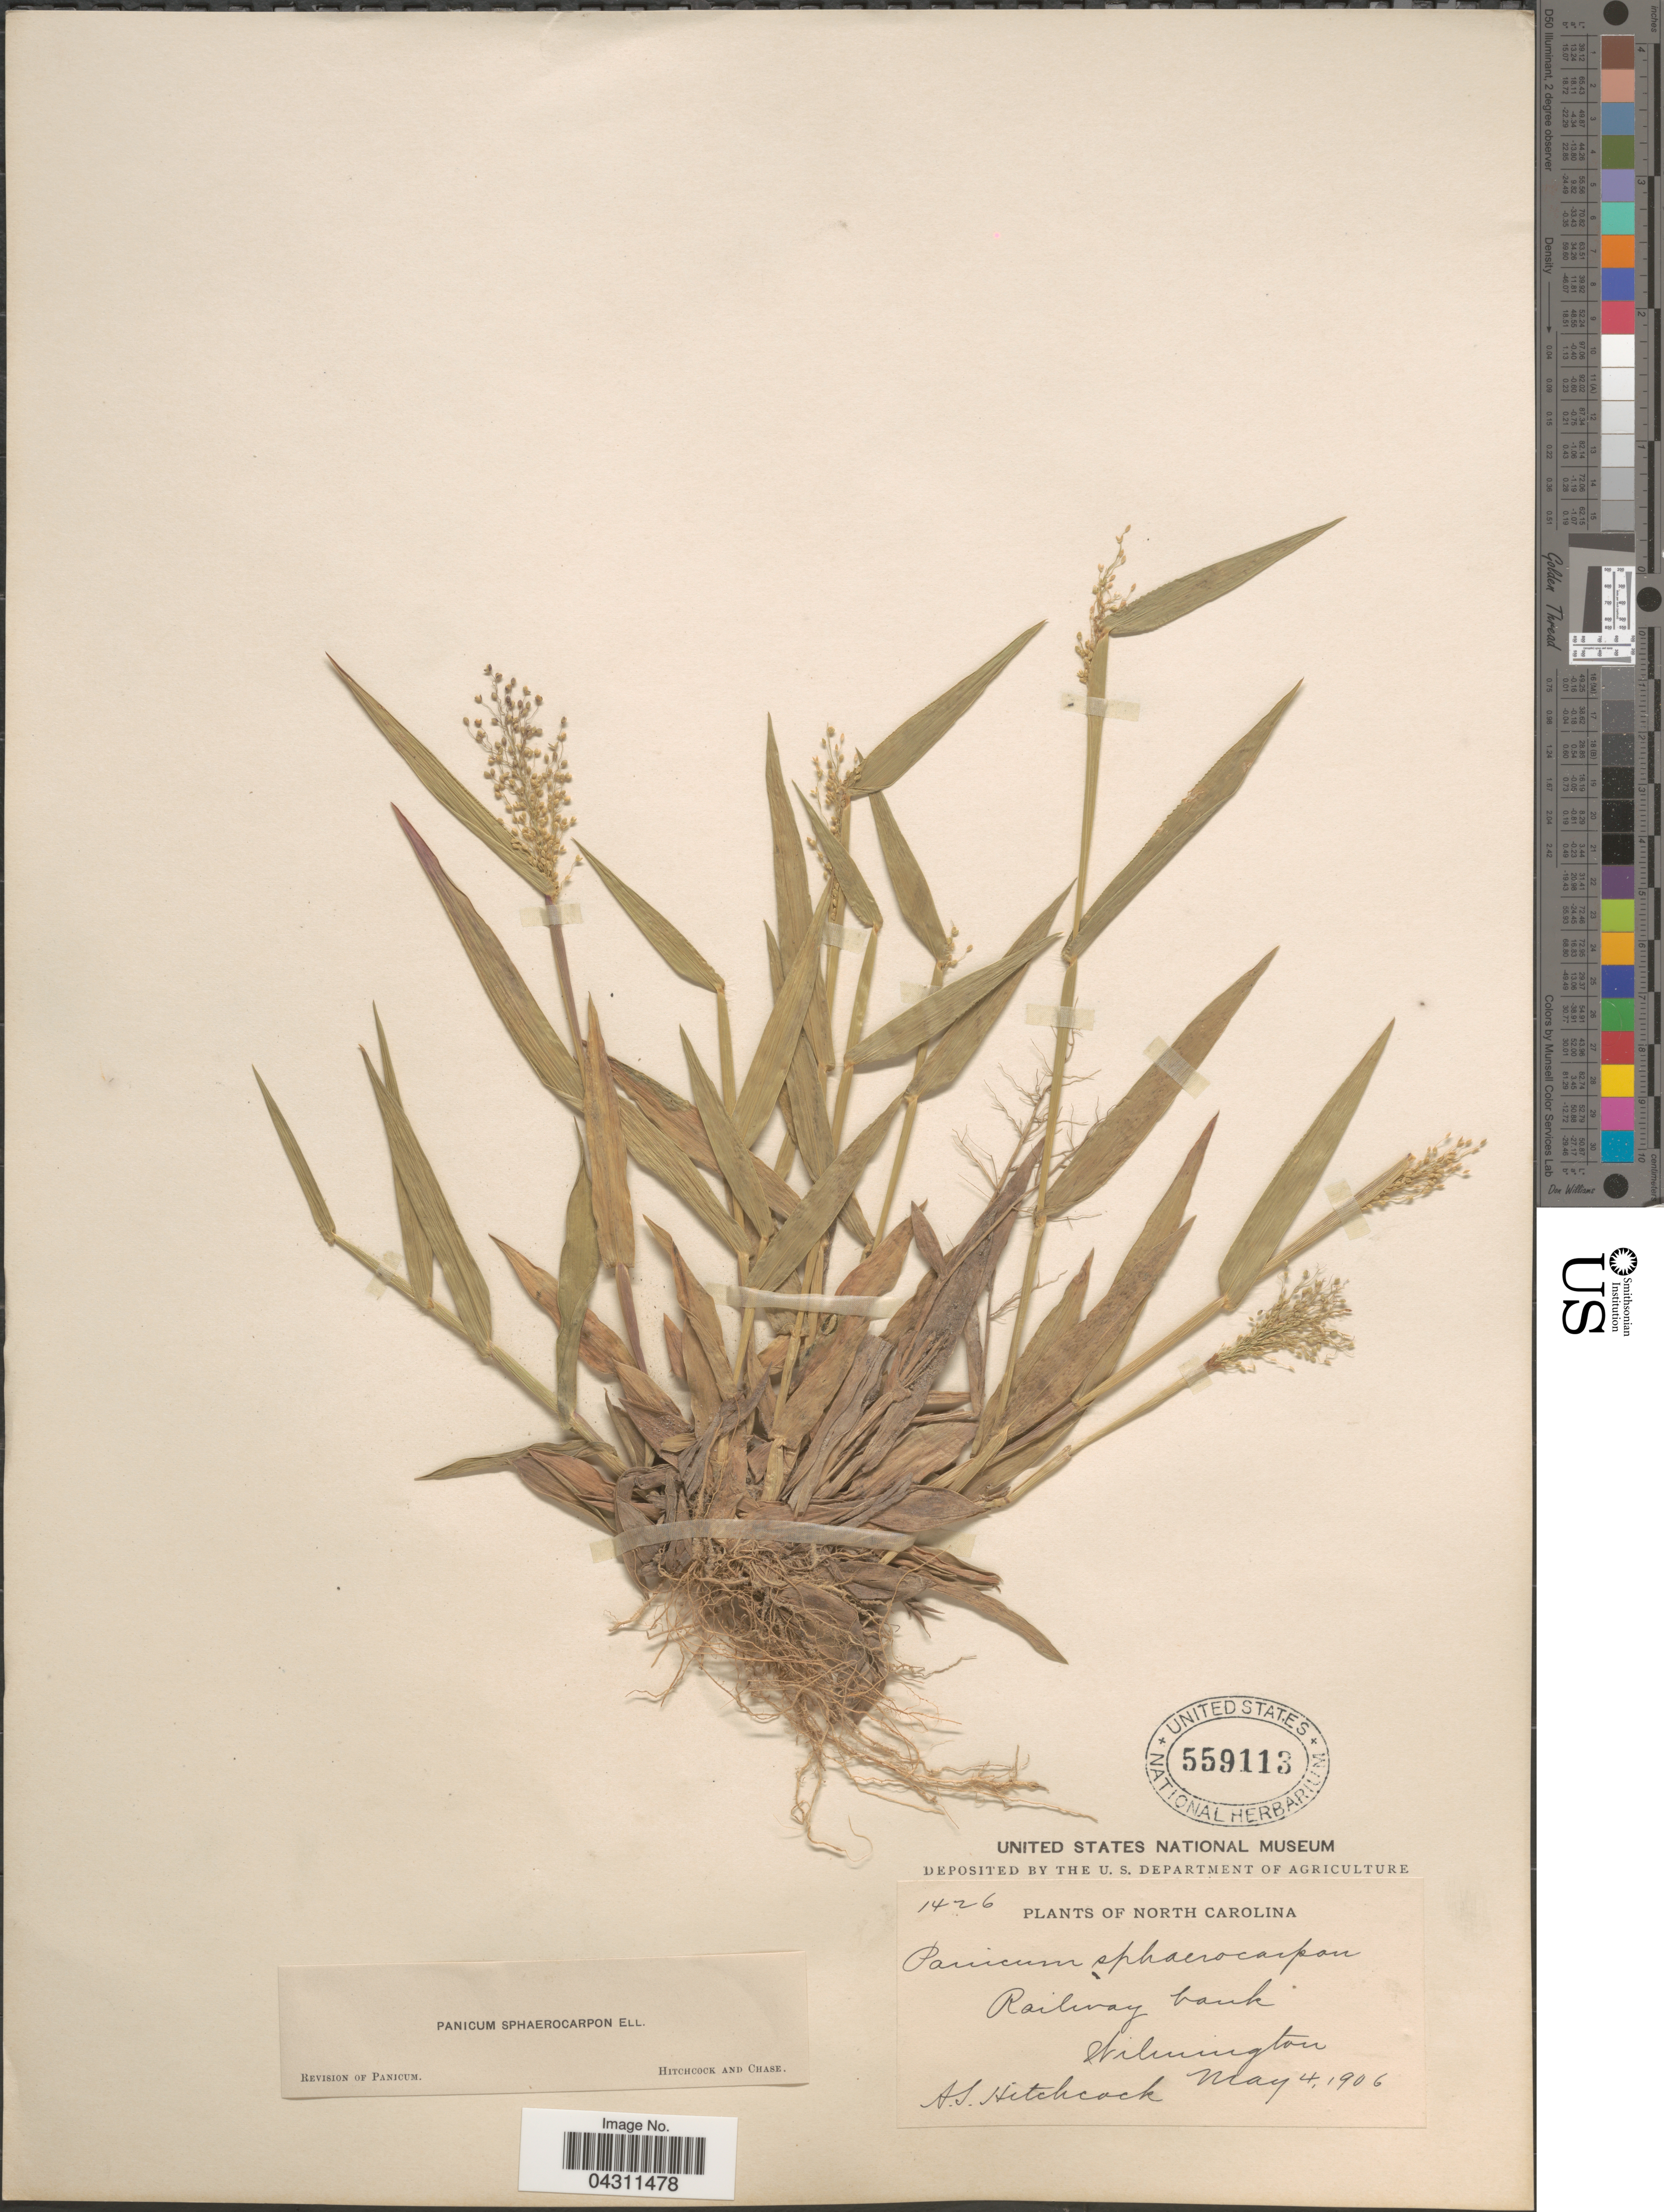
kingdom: Plantae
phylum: Tracheophyta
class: Liliopsida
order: Poales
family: Poaceae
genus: Dichanthelium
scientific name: Dichanthelium sphaerocarpon var. sphaerocarpon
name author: (Elliott) Gould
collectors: A. S. Hitchcock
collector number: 1426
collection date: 1906-05-04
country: United States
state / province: North Carolina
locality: Railway bank. Wilmington.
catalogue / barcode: US 559113